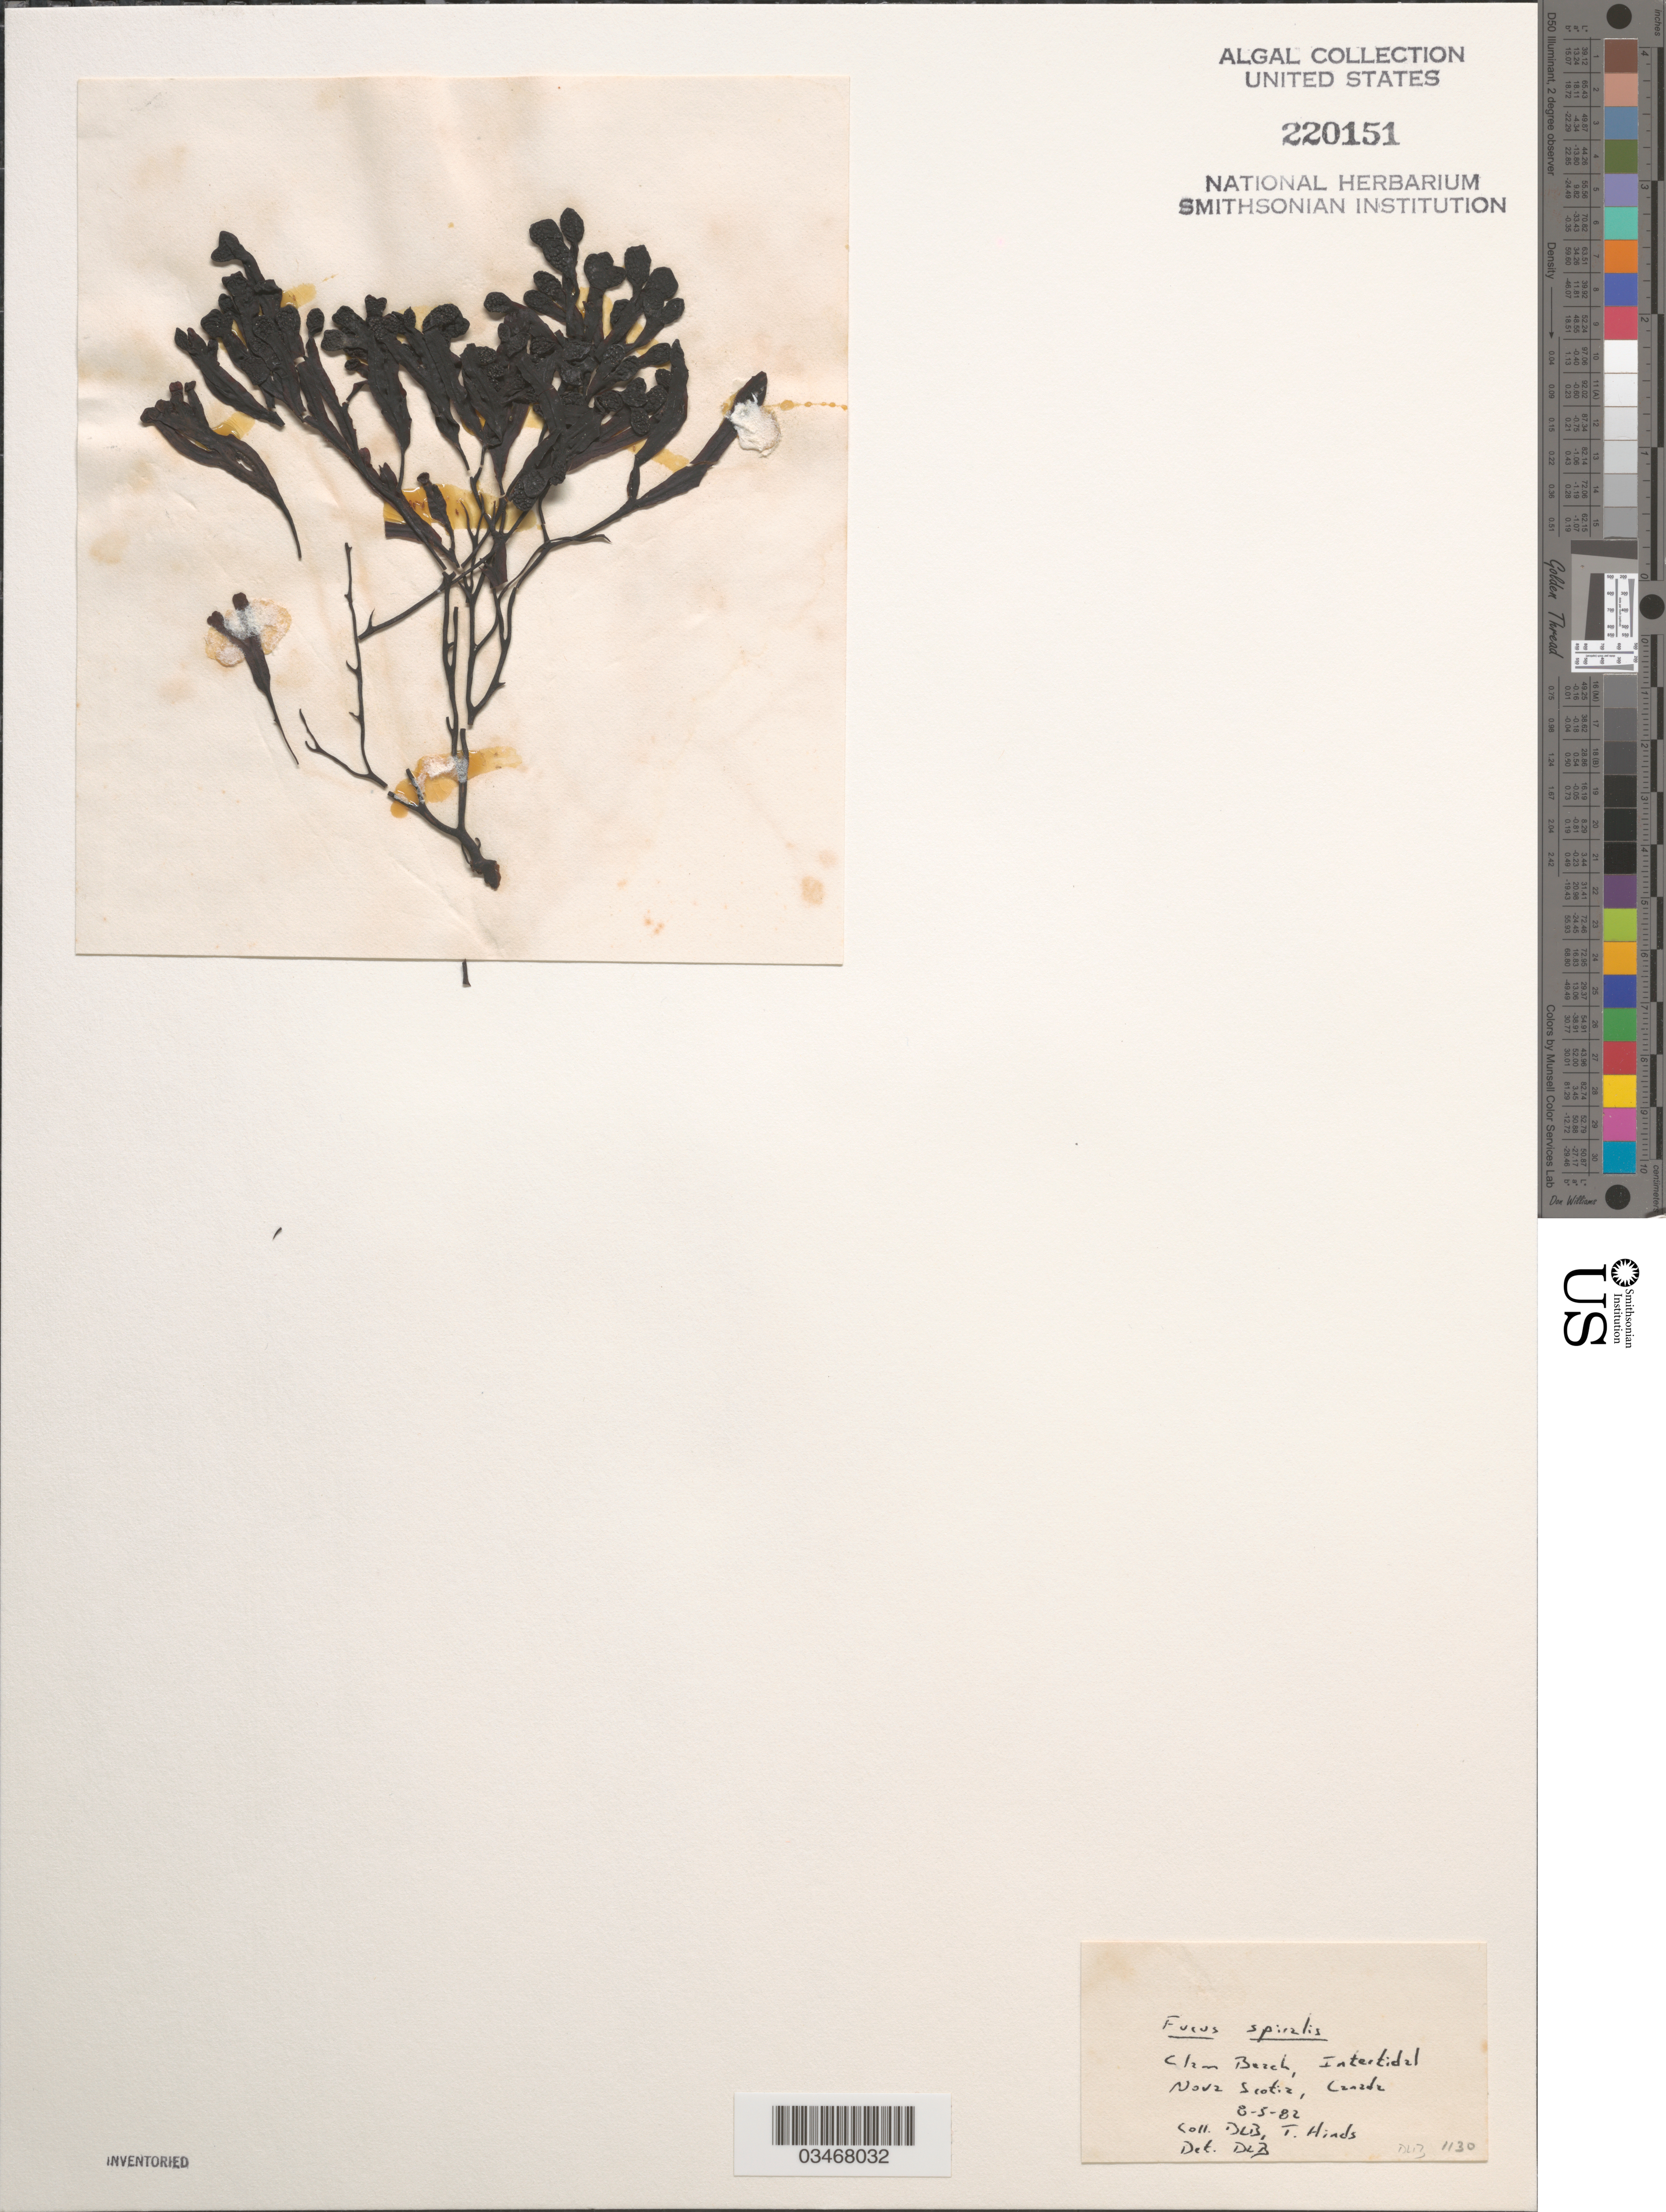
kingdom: Chromista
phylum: Ochrophyta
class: Phaeophyceae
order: Fucales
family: Fucaceae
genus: Fucus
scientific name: Fucus spiralis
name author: L.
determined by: Ballantine, D. L.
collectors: D.L. Ballantine & T. Hinds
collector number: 1130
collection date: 1982-08-05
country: Canada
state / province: Nova Scotia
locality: Clam Beach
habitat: Intertidal.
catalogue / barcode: US 220151